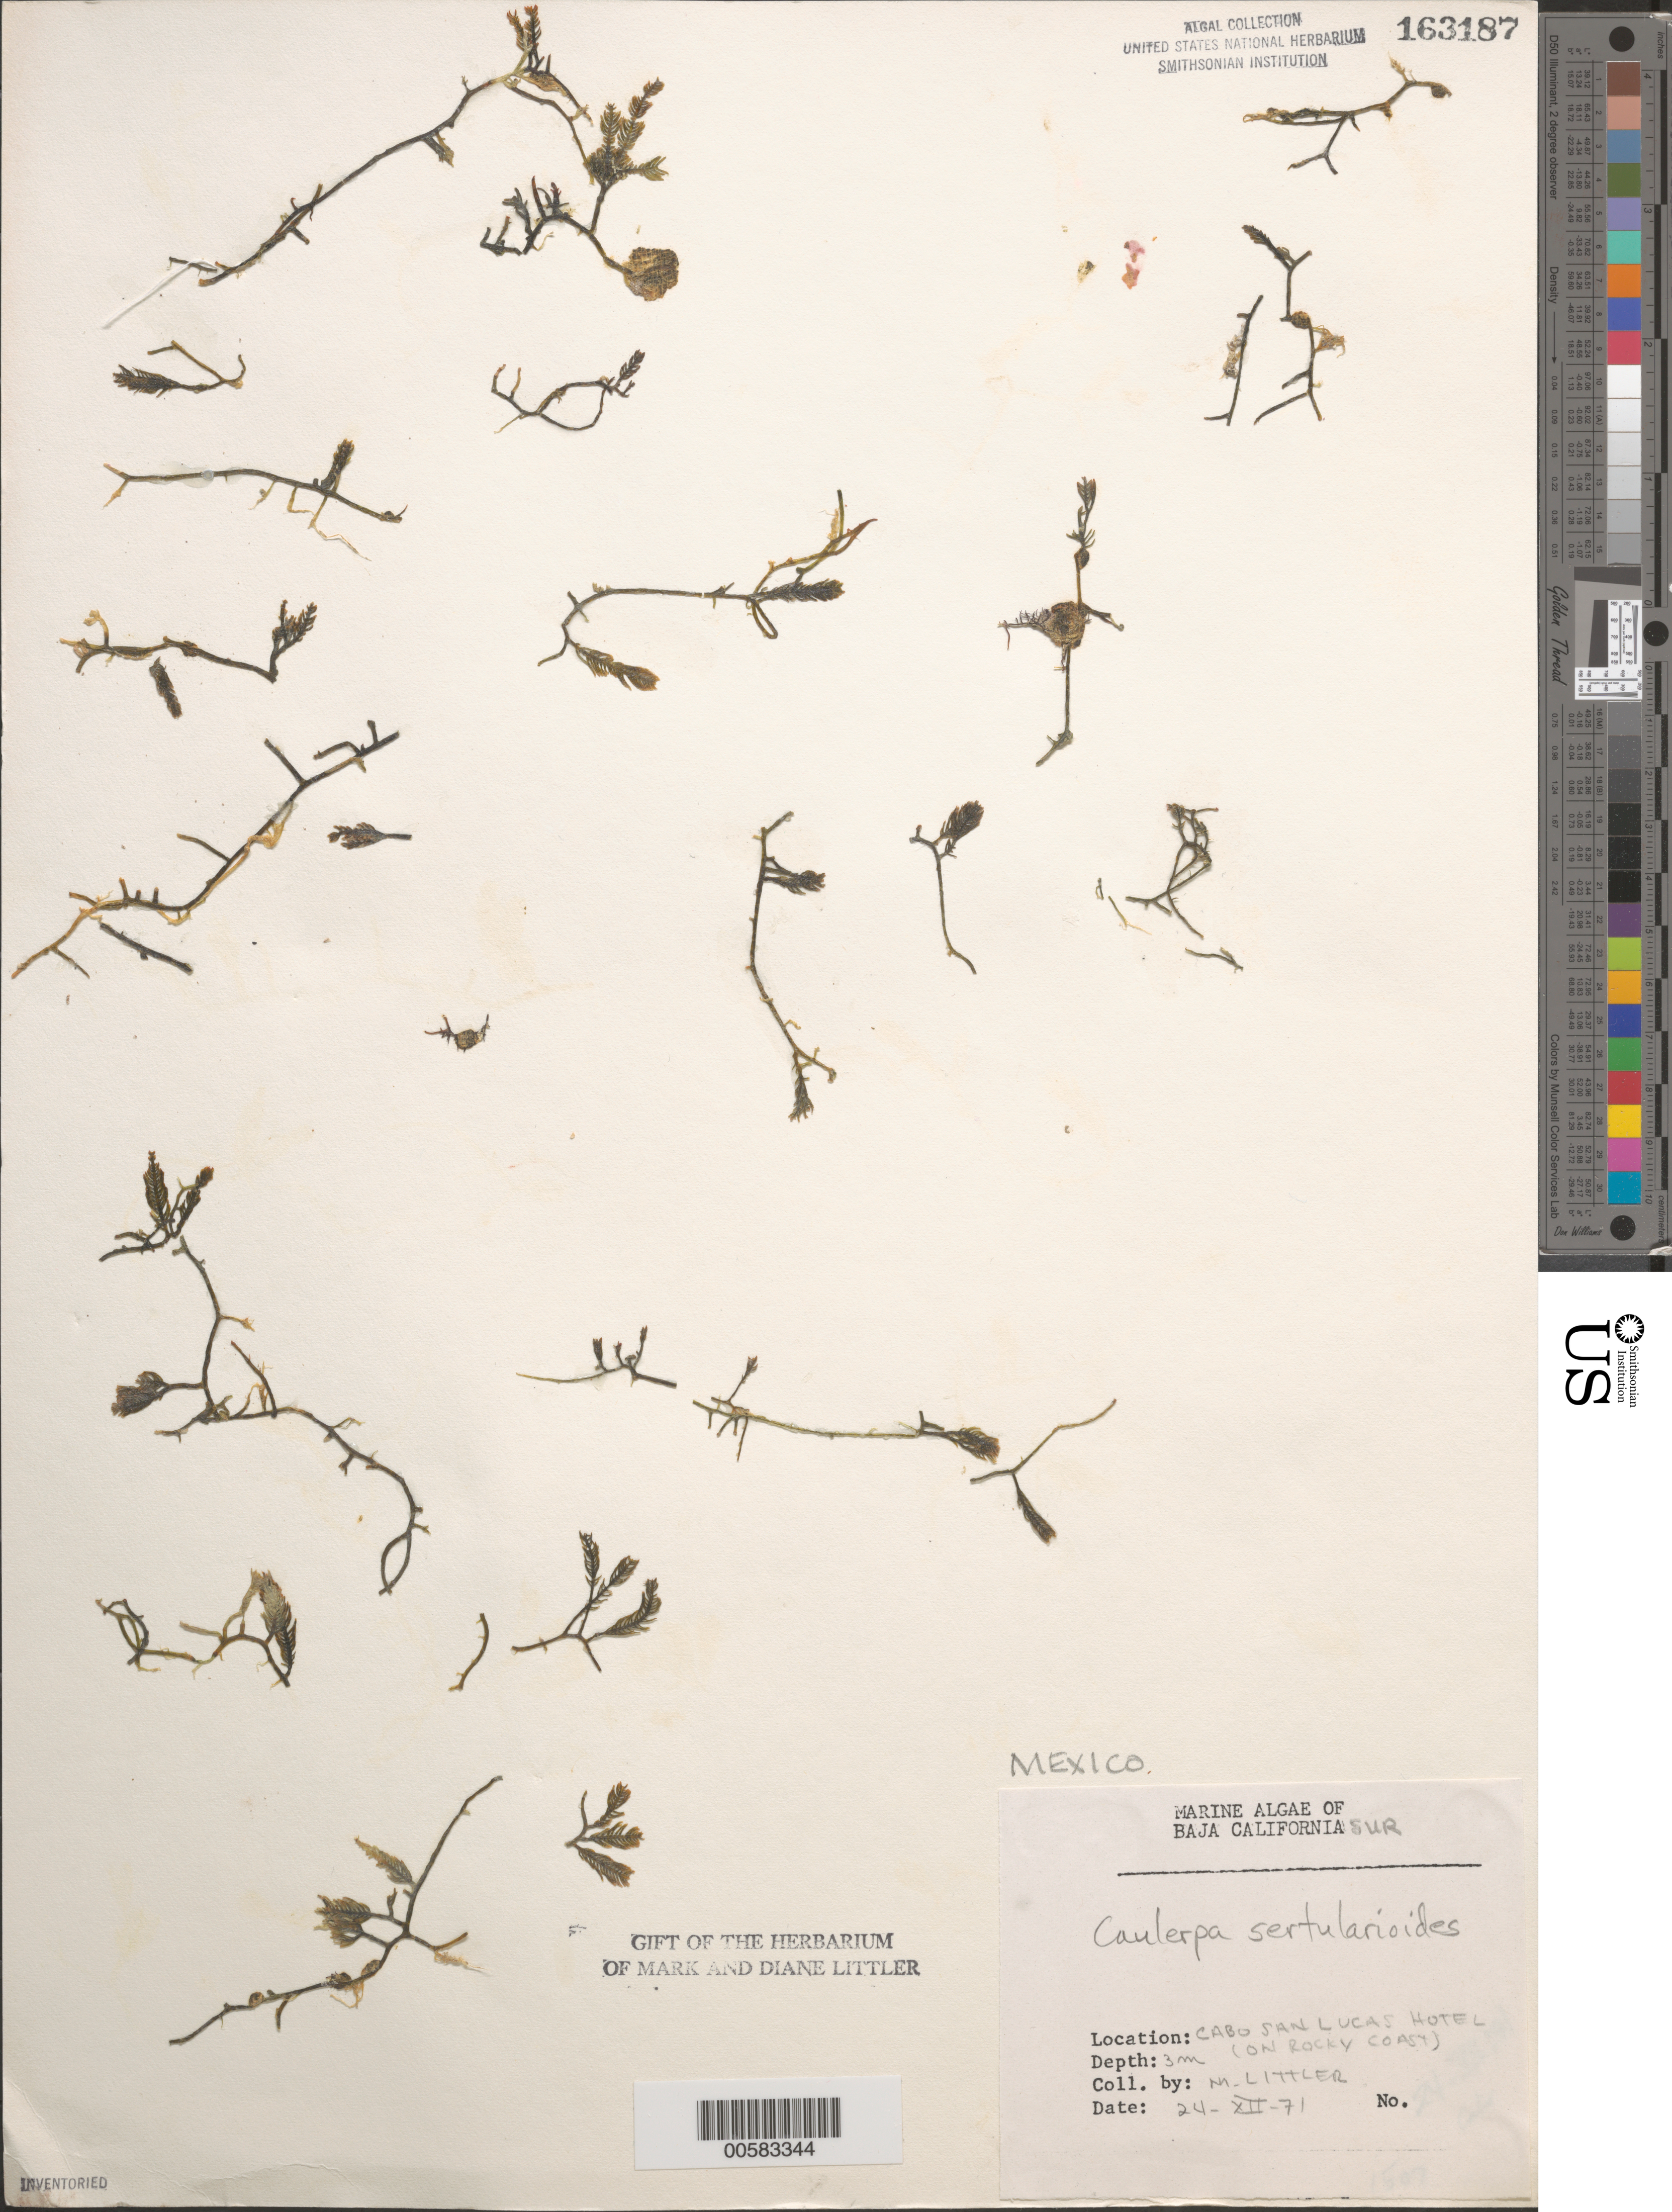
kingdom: Plantae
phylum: Chlorophyta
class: Ulvophyceae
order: Bryopsidales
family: Caulerpaceae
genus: Caulerpa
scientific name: Caulerpa sertularioides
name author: (S.G. Gmel.) M. Howe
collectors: M. M. Littler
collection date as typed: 24 Dec 1971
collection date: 1971-12-24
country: Mexico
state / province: Baja California Sur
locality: Cabo San Lucas Hotel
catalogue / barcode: US 163187